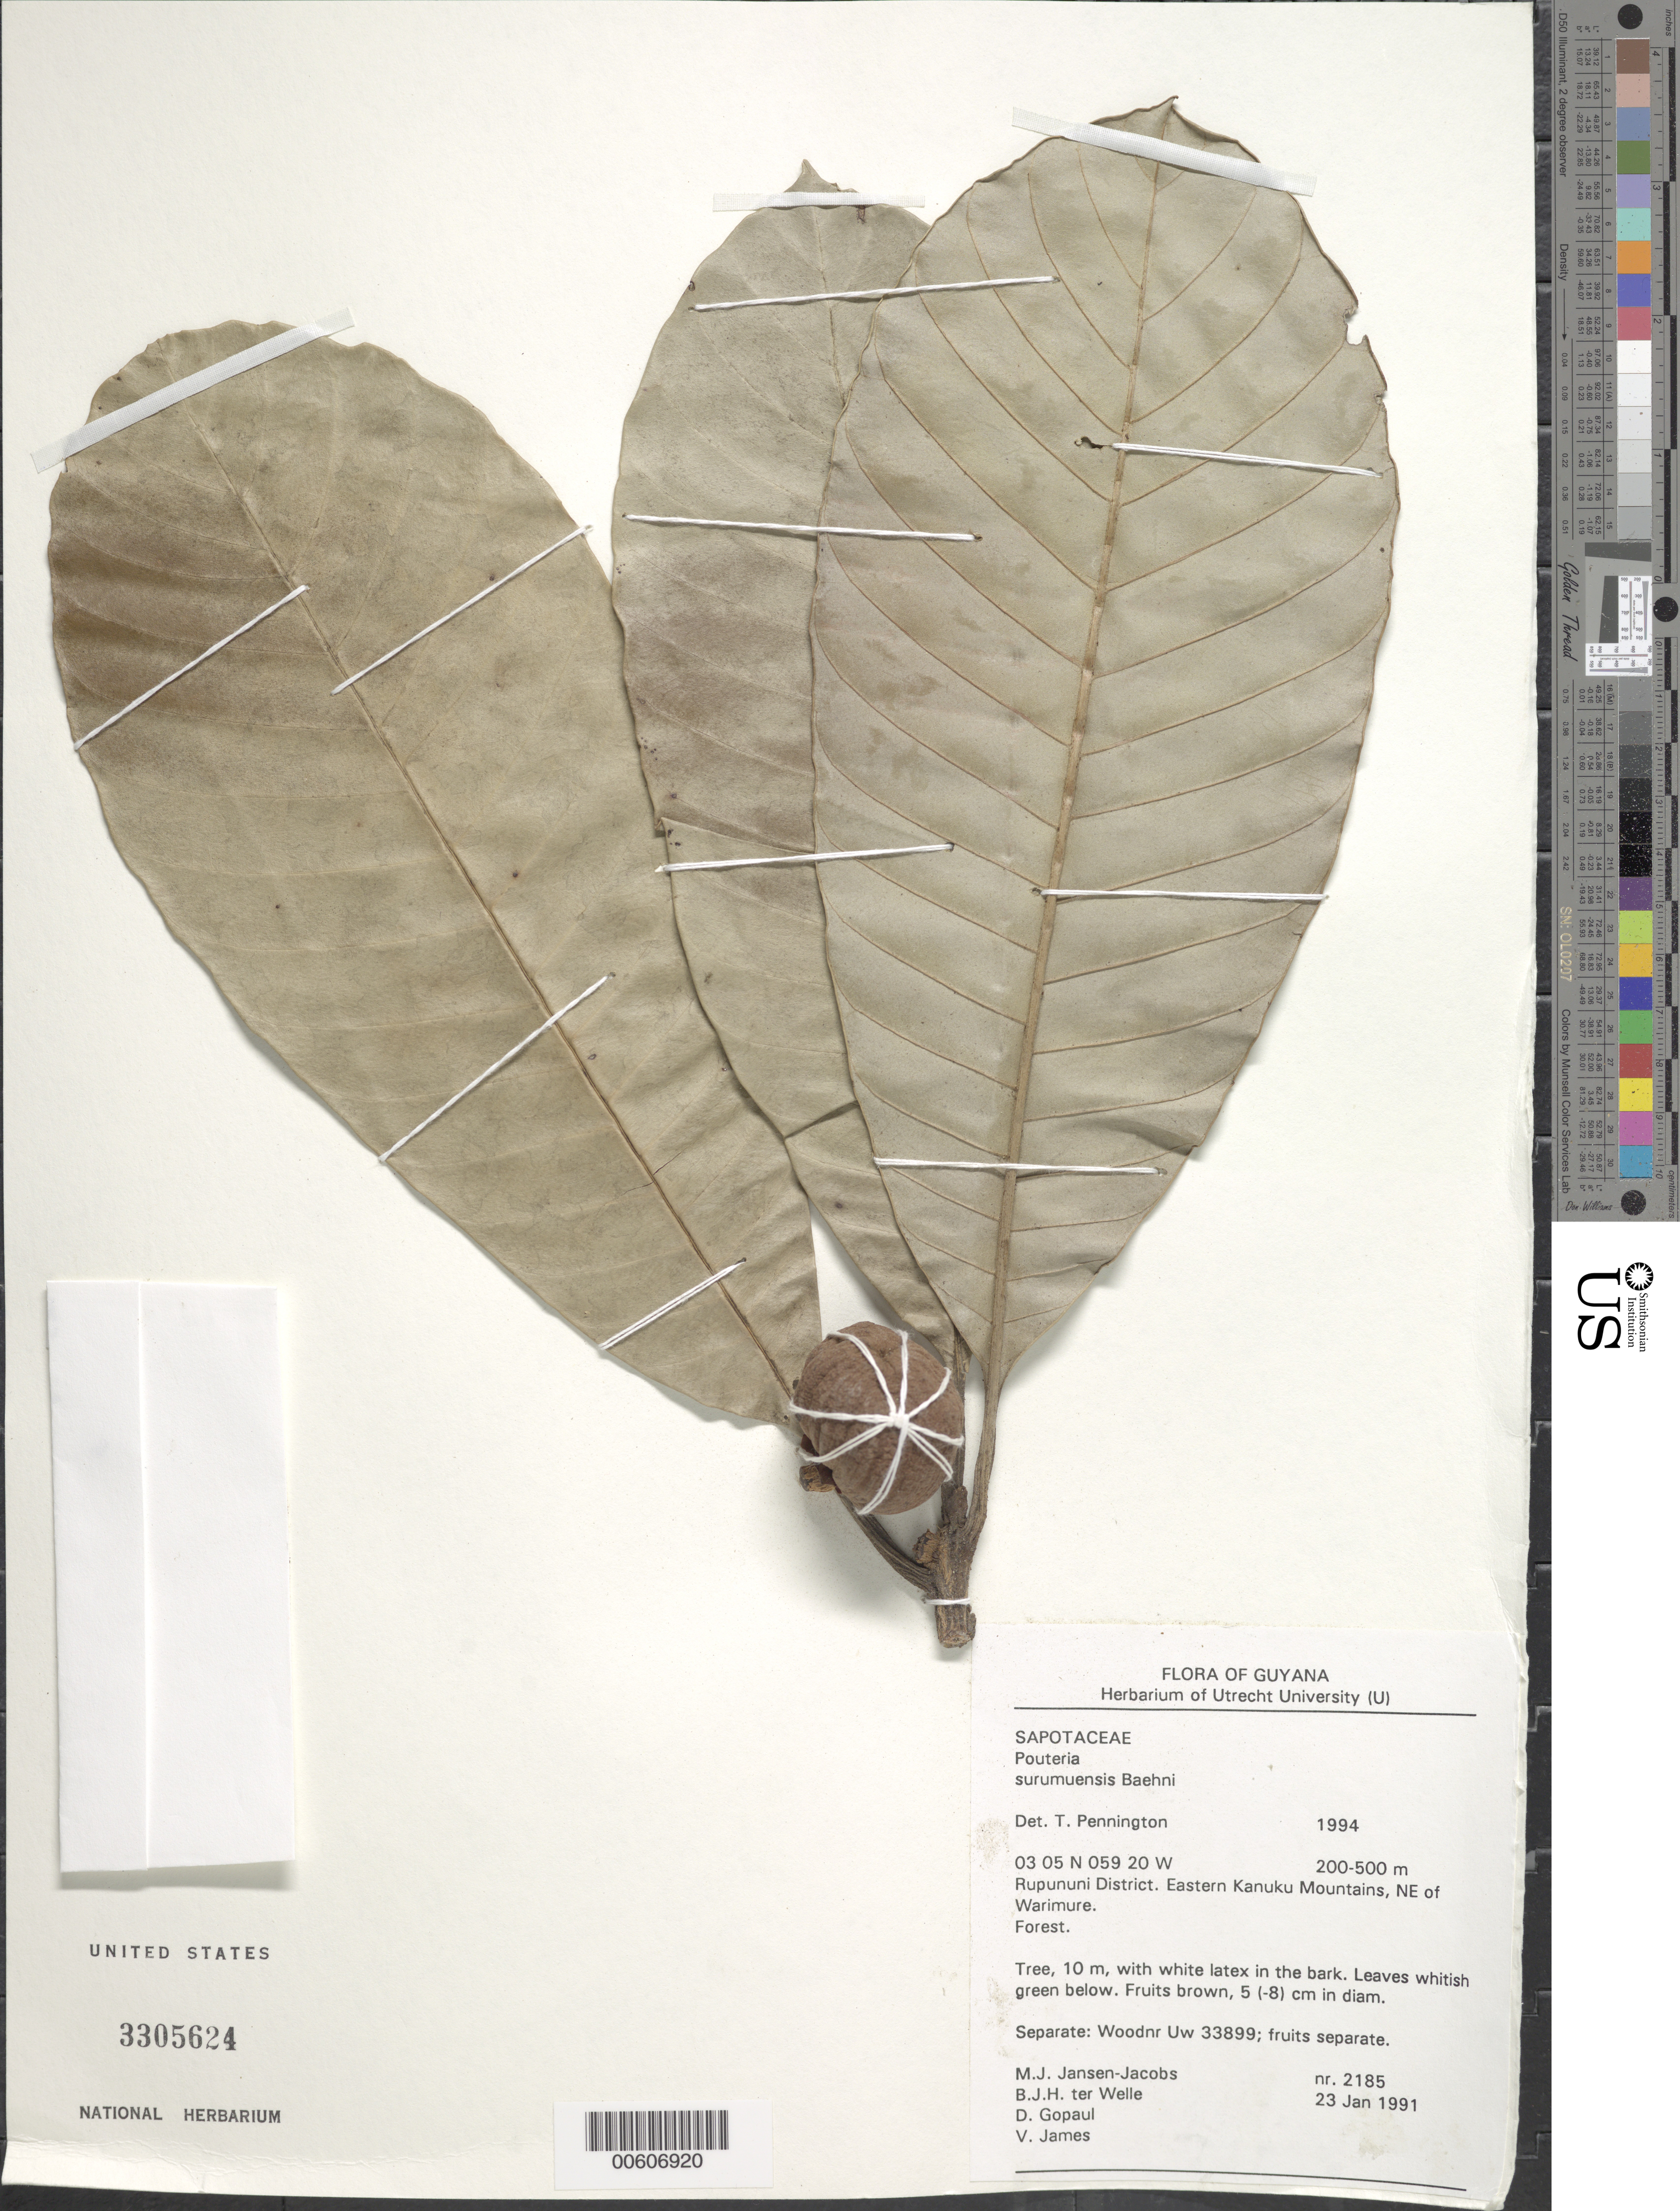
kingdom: Plantae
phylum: Tracheophyta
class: Magnoliopsida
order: Ericales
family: Sapotaceae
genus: Pouteria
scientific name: Pouteria surumuensis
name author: Baehni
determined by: Pennington, T. D., (K)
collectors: M. J. Jansen-Jacobs, B. Welle, D. Gopaul & V. James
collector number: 2185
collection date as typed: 23-Jan-91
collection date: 1991-01-23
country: Guyana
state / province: U. Takutu-U. Essequibo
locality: Warimure, NE of, eastern Kanuku Mts., Rupununi District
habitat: Forest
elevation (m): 200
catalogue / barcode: US 3305624